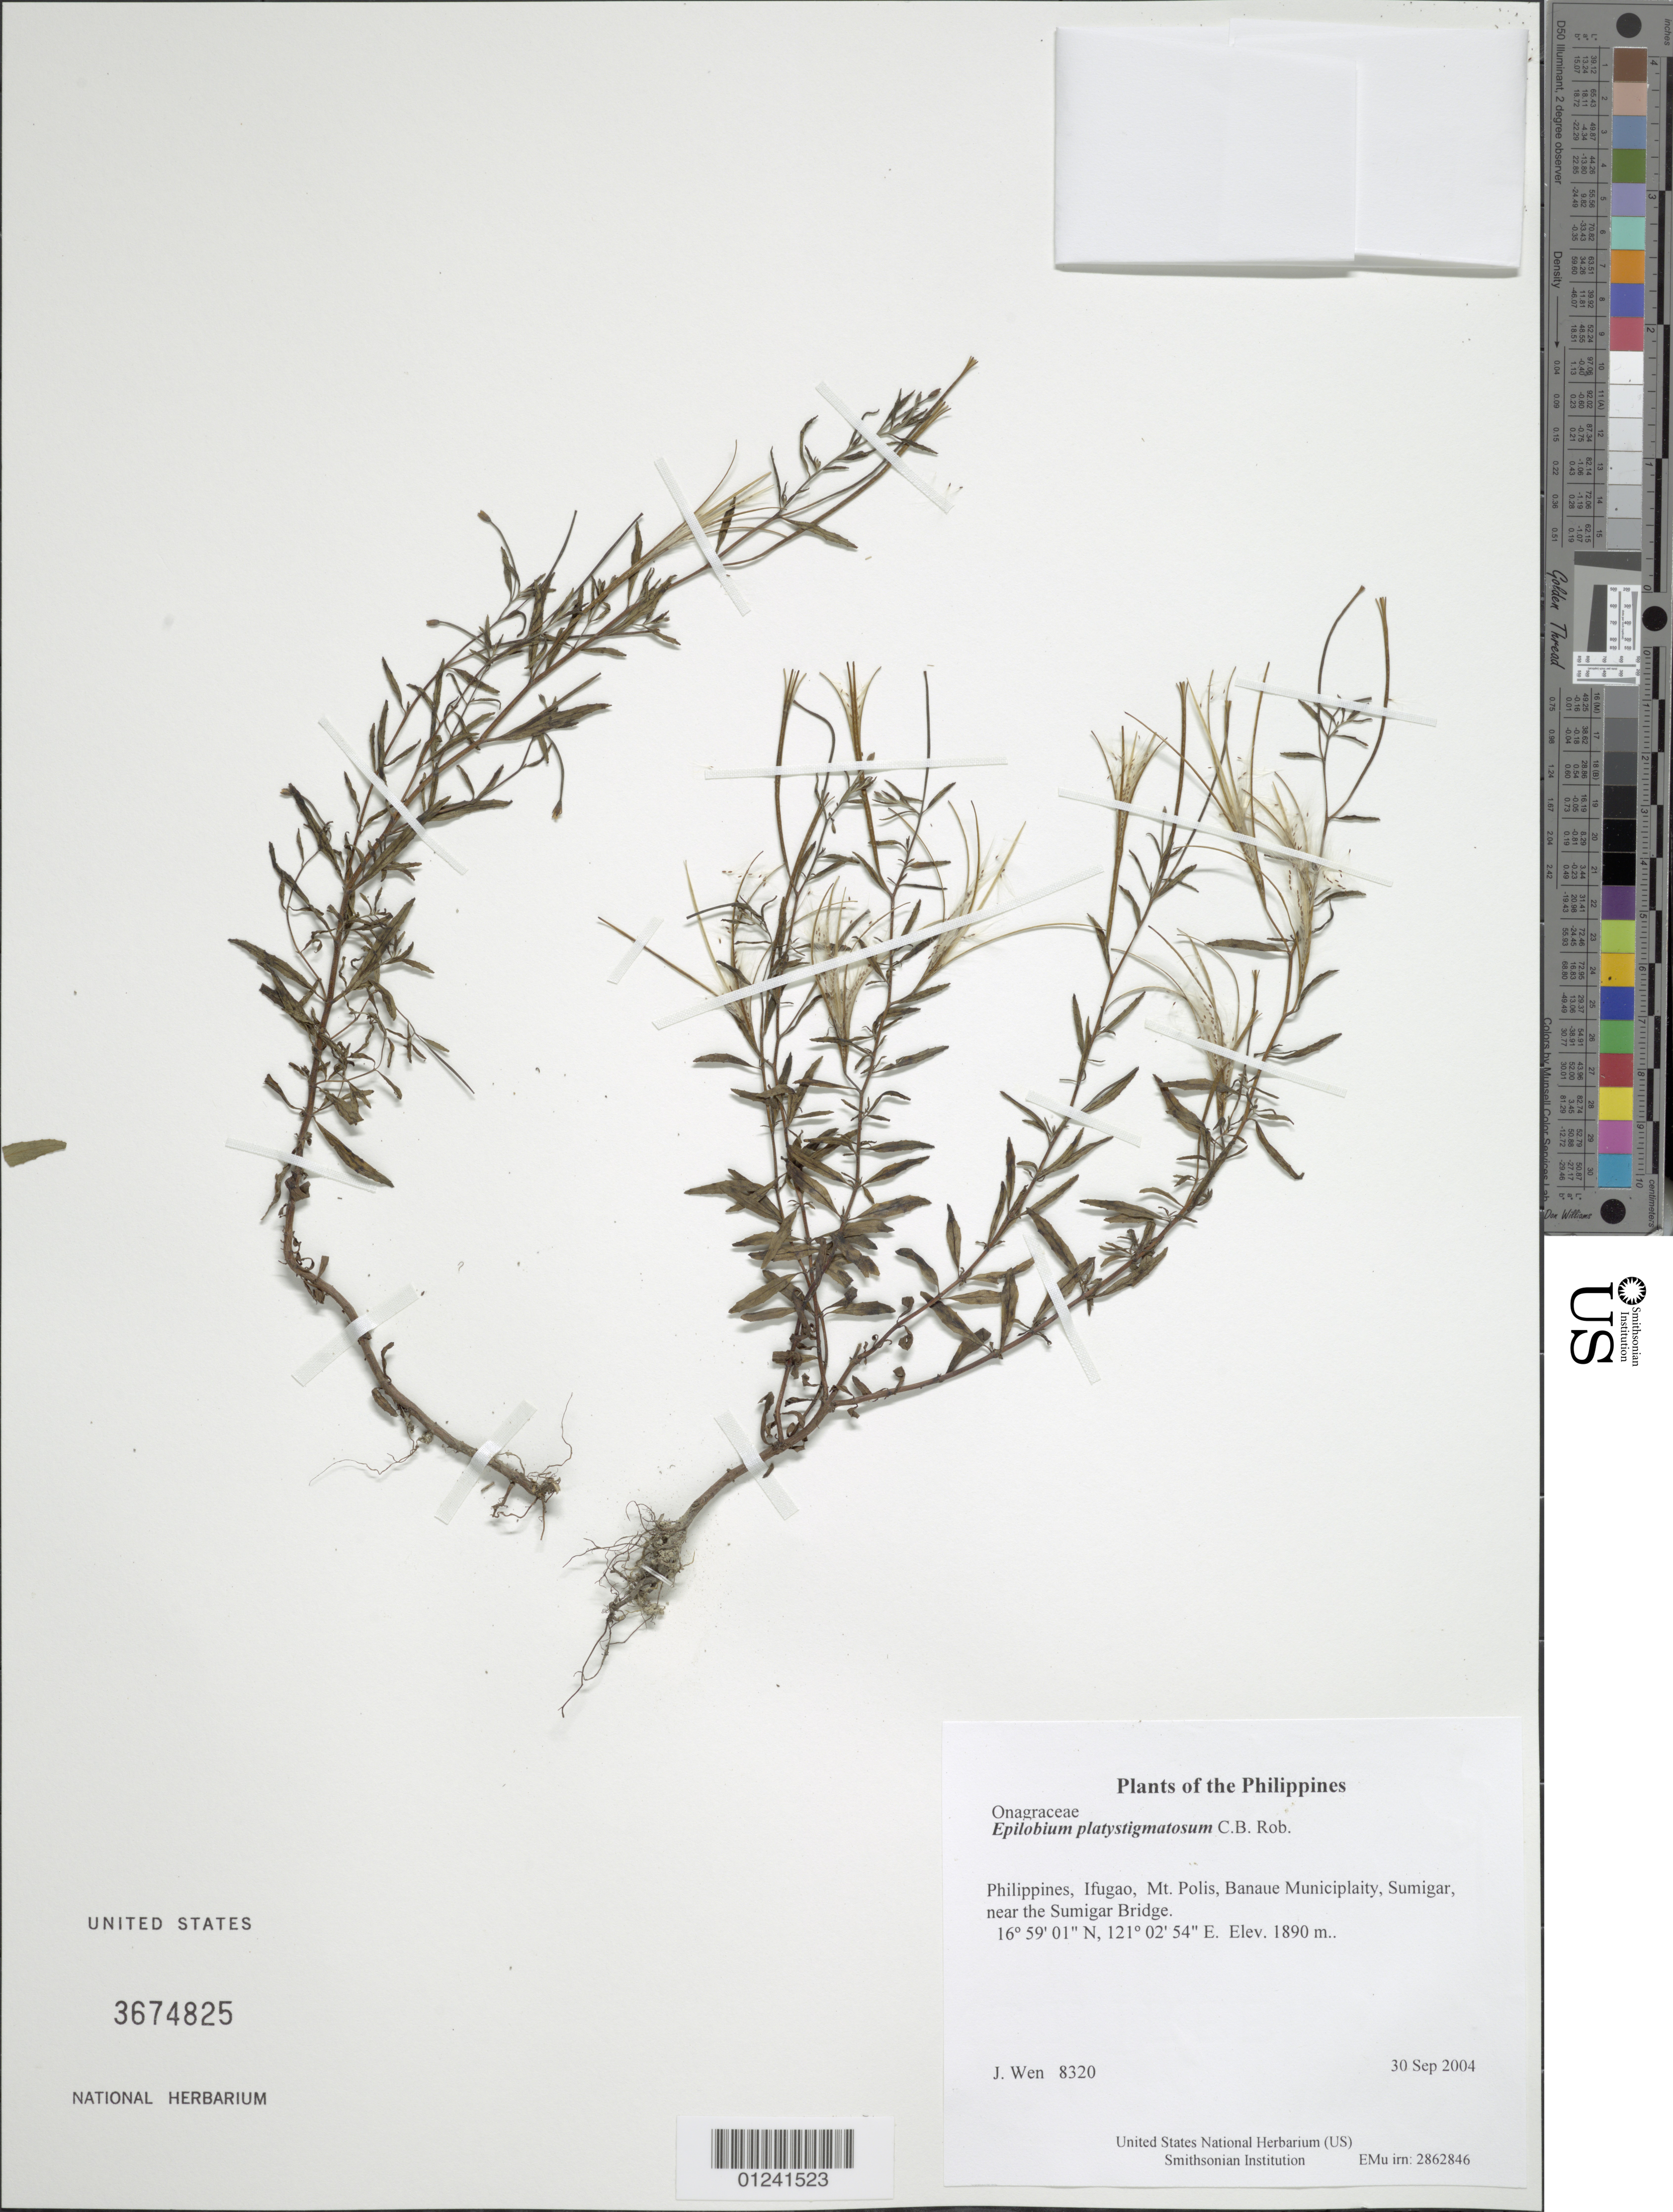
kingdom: Plantae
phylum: Tracheophyta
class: Magnoliopsida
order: Myrtales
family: Onagraceae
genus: Epilobium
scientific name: Epilobium platystigmatosum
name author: C.B. Rob.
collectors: J. Wen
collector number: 8320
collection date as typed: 30 Sep 2004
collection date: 2004-09-30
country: Philippines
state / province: Cordillera (Administrative Region)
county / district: Ifugao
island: Luzon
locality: Mt. Polis, Banaue Municiplaity, Sumigar, near the Sumigar Bridge.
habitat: In high montane forest.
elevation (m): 1890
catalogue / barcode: US 3674825